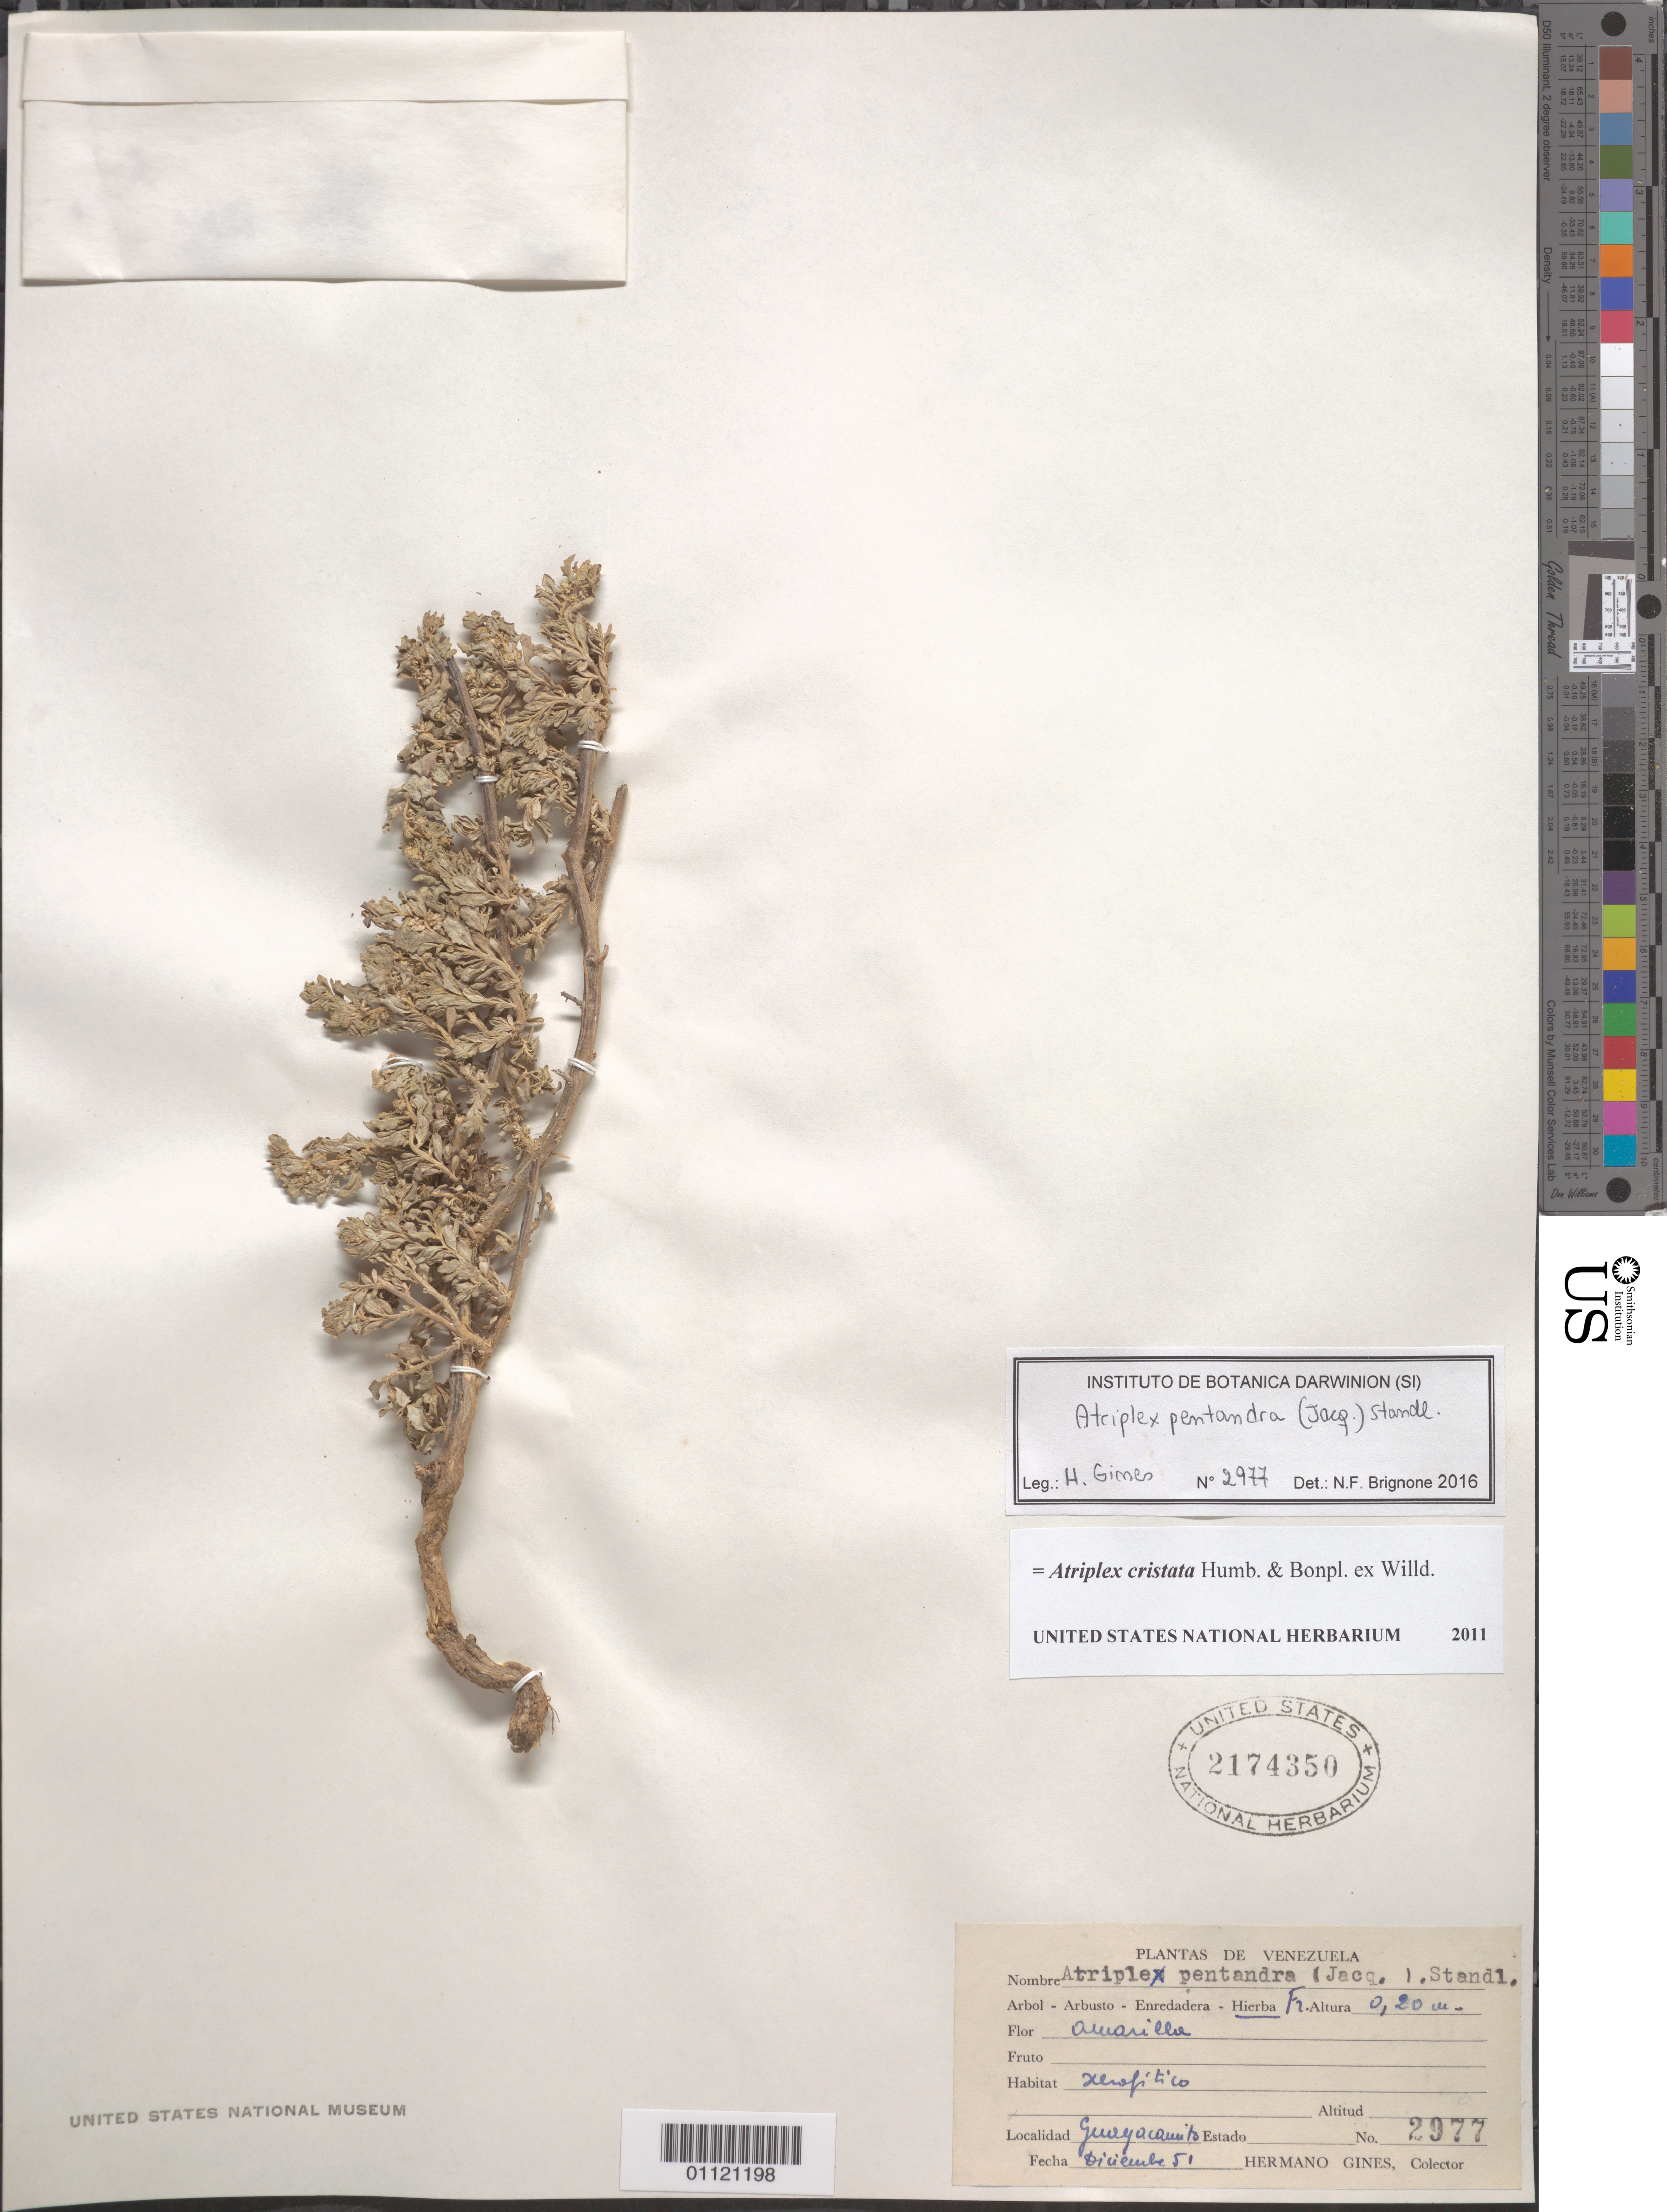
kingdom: Plantae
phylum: Tracheophyta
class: Magnoliopsida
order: Caryophyllales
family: Amaranthaceae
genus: Atriplex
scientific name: Atriplex cristata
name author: Humb. & Bonpl. ex Willd.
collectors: Bro. Gines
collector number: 2977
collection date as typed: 01 Dec 1951 to 31 Dec 1951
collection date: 1951-12-01/1951-12-31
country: Venezuela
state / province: Nueva Esparta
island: Margarita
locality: Guayacancito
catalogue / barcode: US 2174350